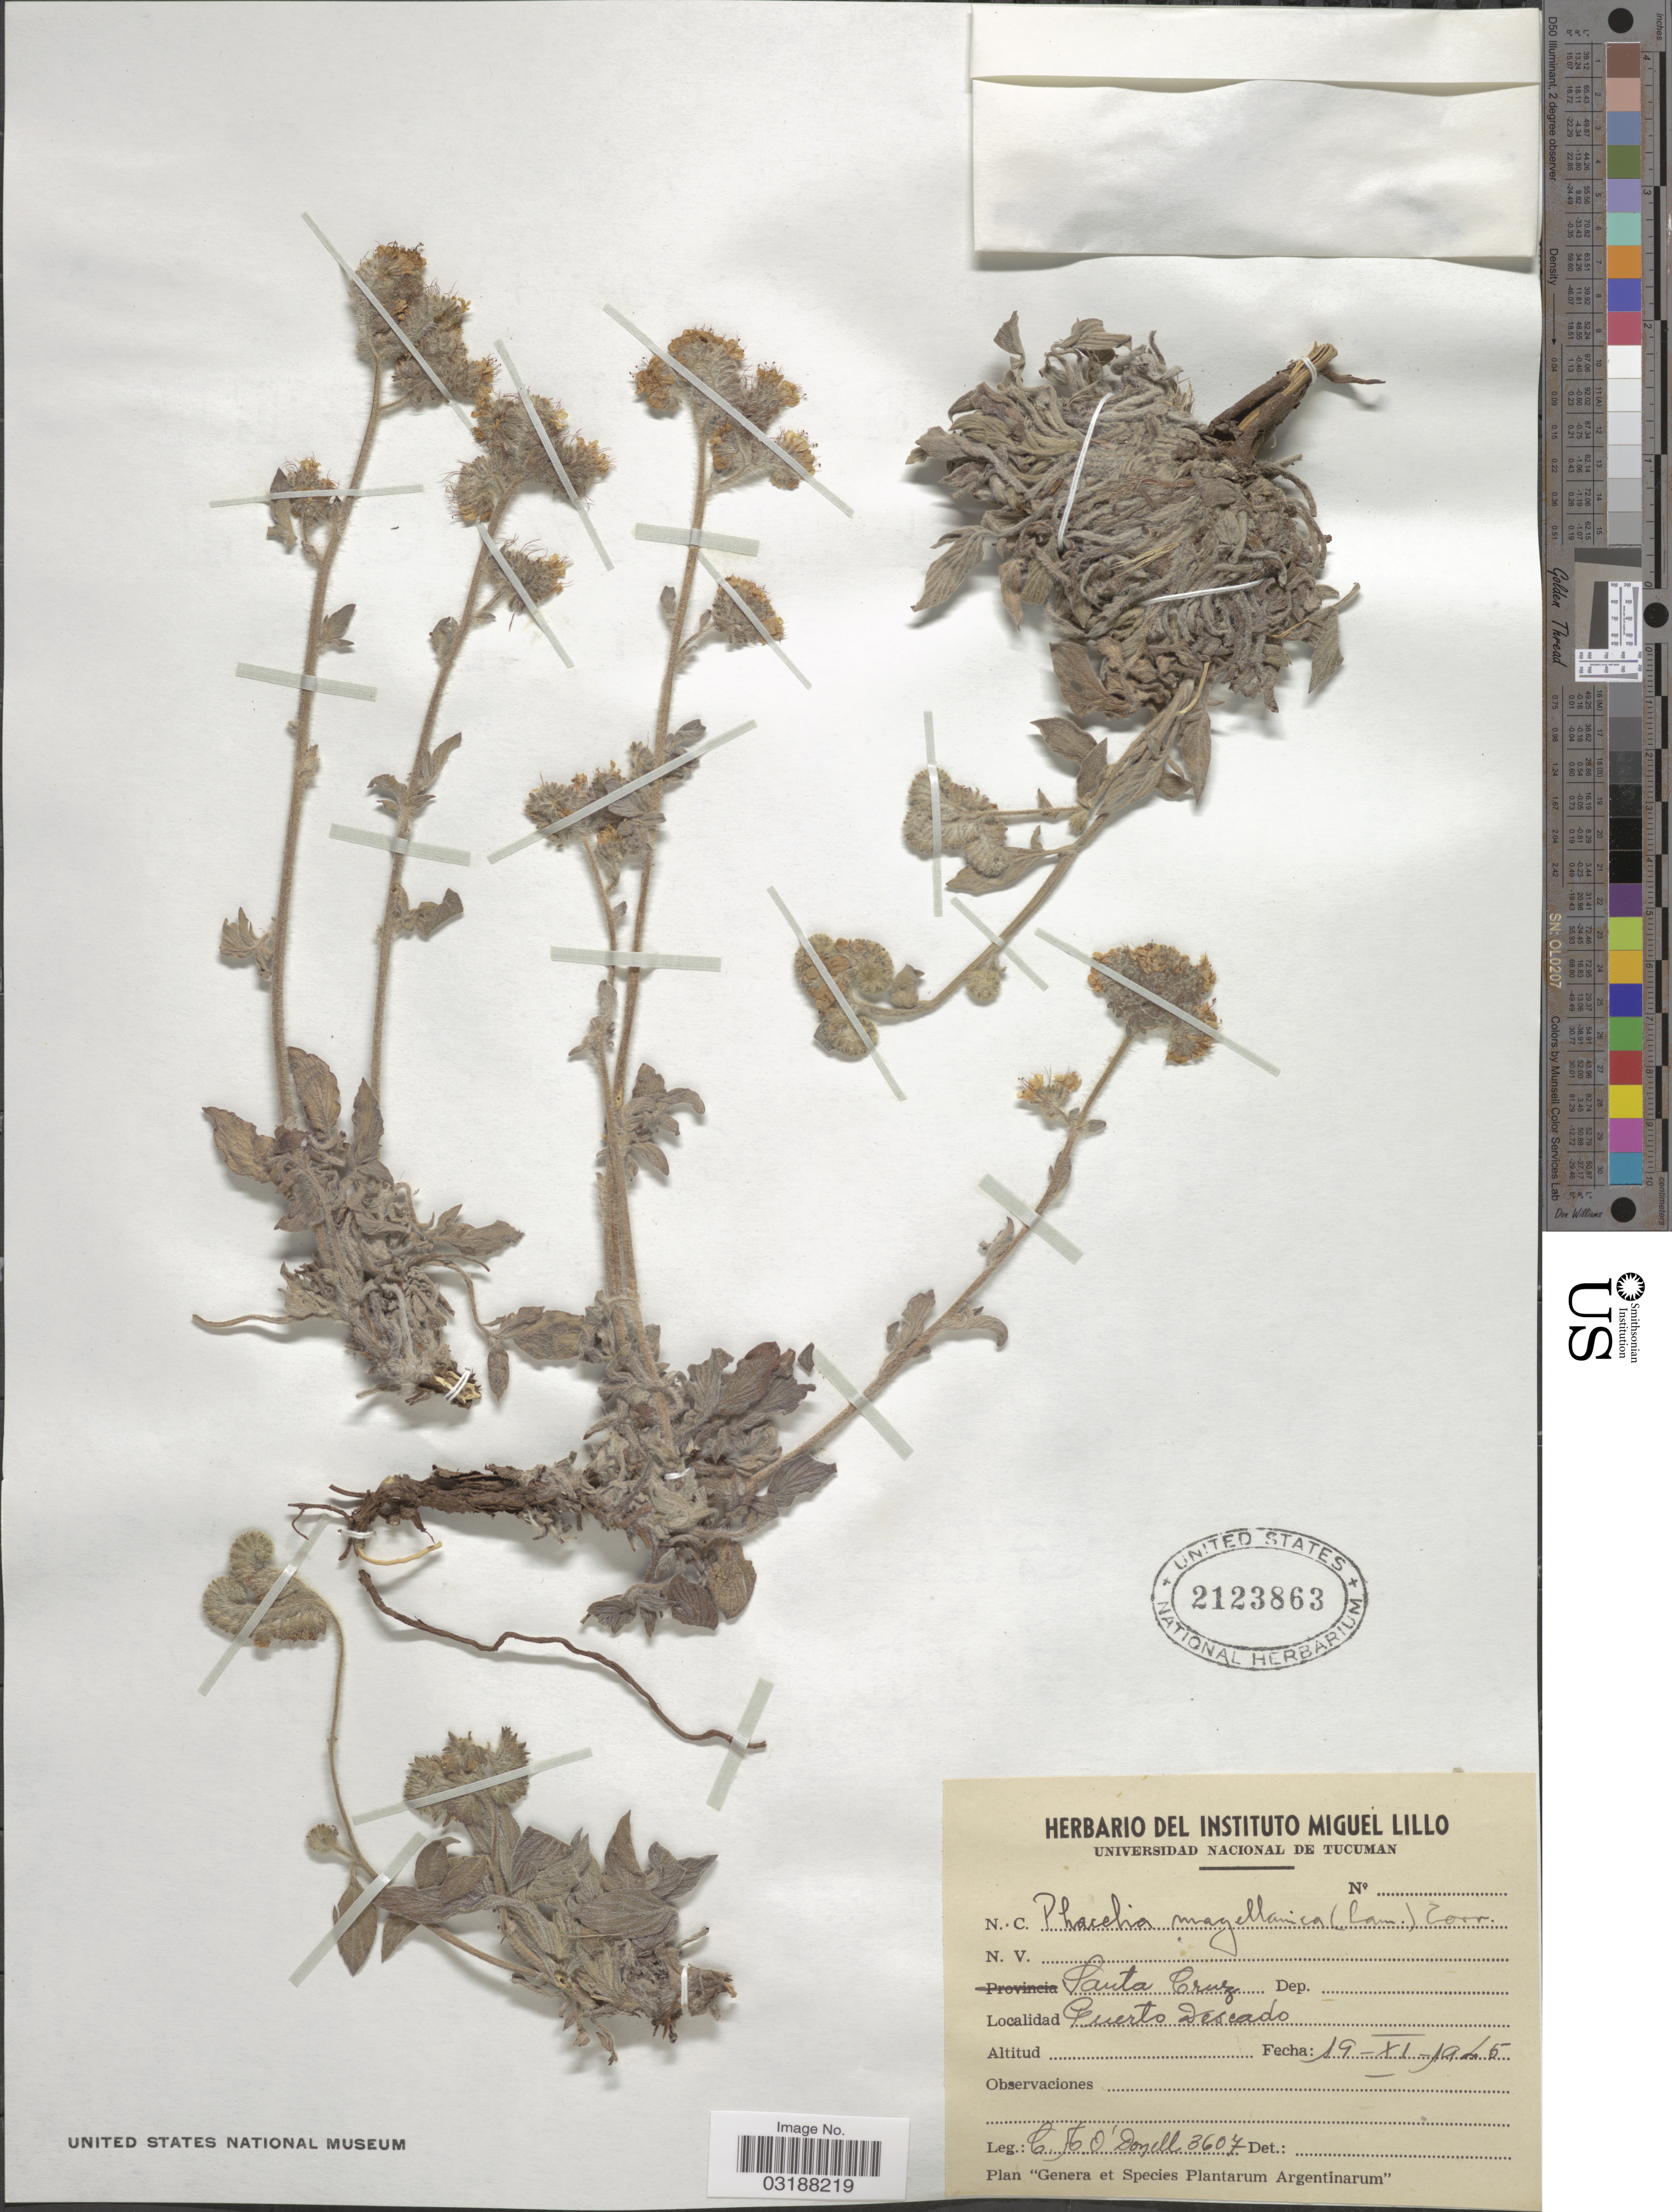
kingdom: Plantae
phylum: Tracheophyta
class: Magnoliopsida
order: Boraginales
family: Hydrophyllaceae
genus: Phacelia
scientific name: Phacelia magellanica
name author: (Lam.) Coville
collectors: C. A. O'Donell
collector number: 3607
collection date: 1945-11-19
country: Argentina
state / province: Santa Cruz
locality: Puerto Descado.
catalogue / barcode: US 2123863